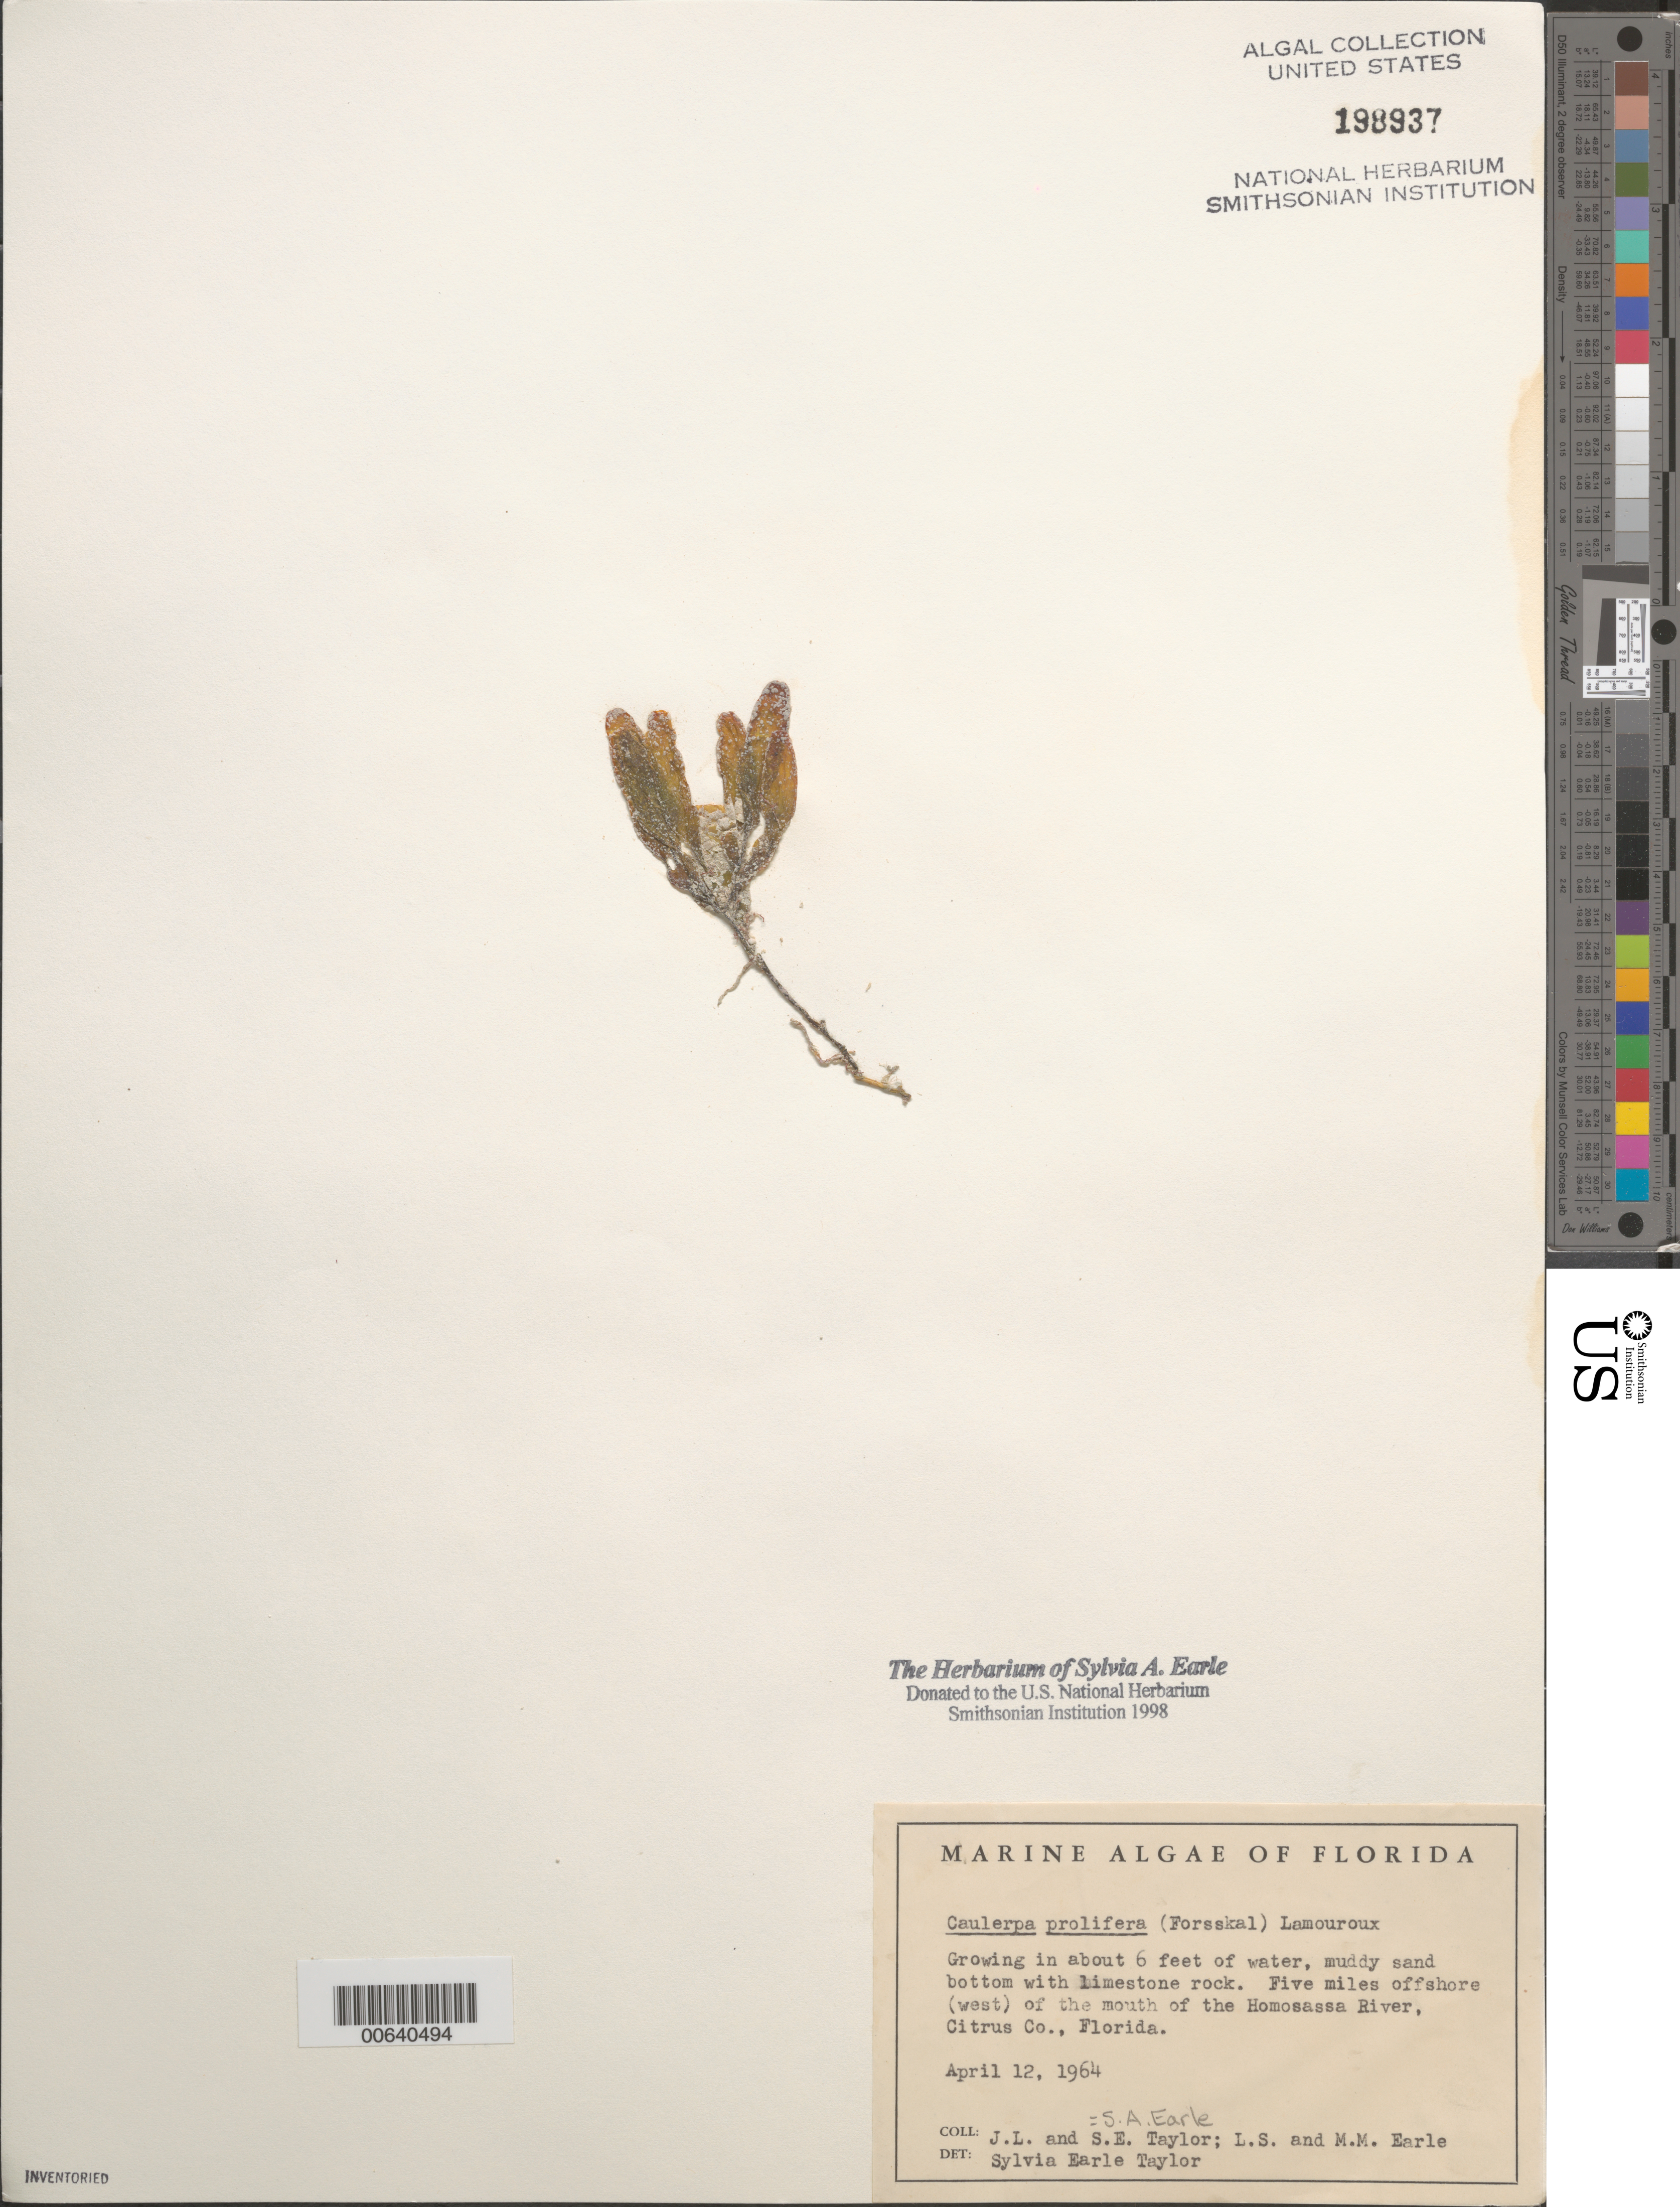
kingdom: Plantae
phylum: Chlorophyta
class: Ulvophyceae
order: Bryopsidales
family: Caulerpaceae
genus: Caulerpa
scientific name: Caulerpa prolifera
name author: (Forssk.) J.V.Lamouroux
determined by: Earle, S. A.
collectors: J. L. Taylor, S. A. Earle, L. Earle & M. Earle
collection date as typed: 12 Apr 1964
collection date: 1964-04-12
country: United States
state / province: Florida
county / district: Citrus County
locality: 5 miles off (west of) Homosassa River mouth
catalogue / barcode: US 198937